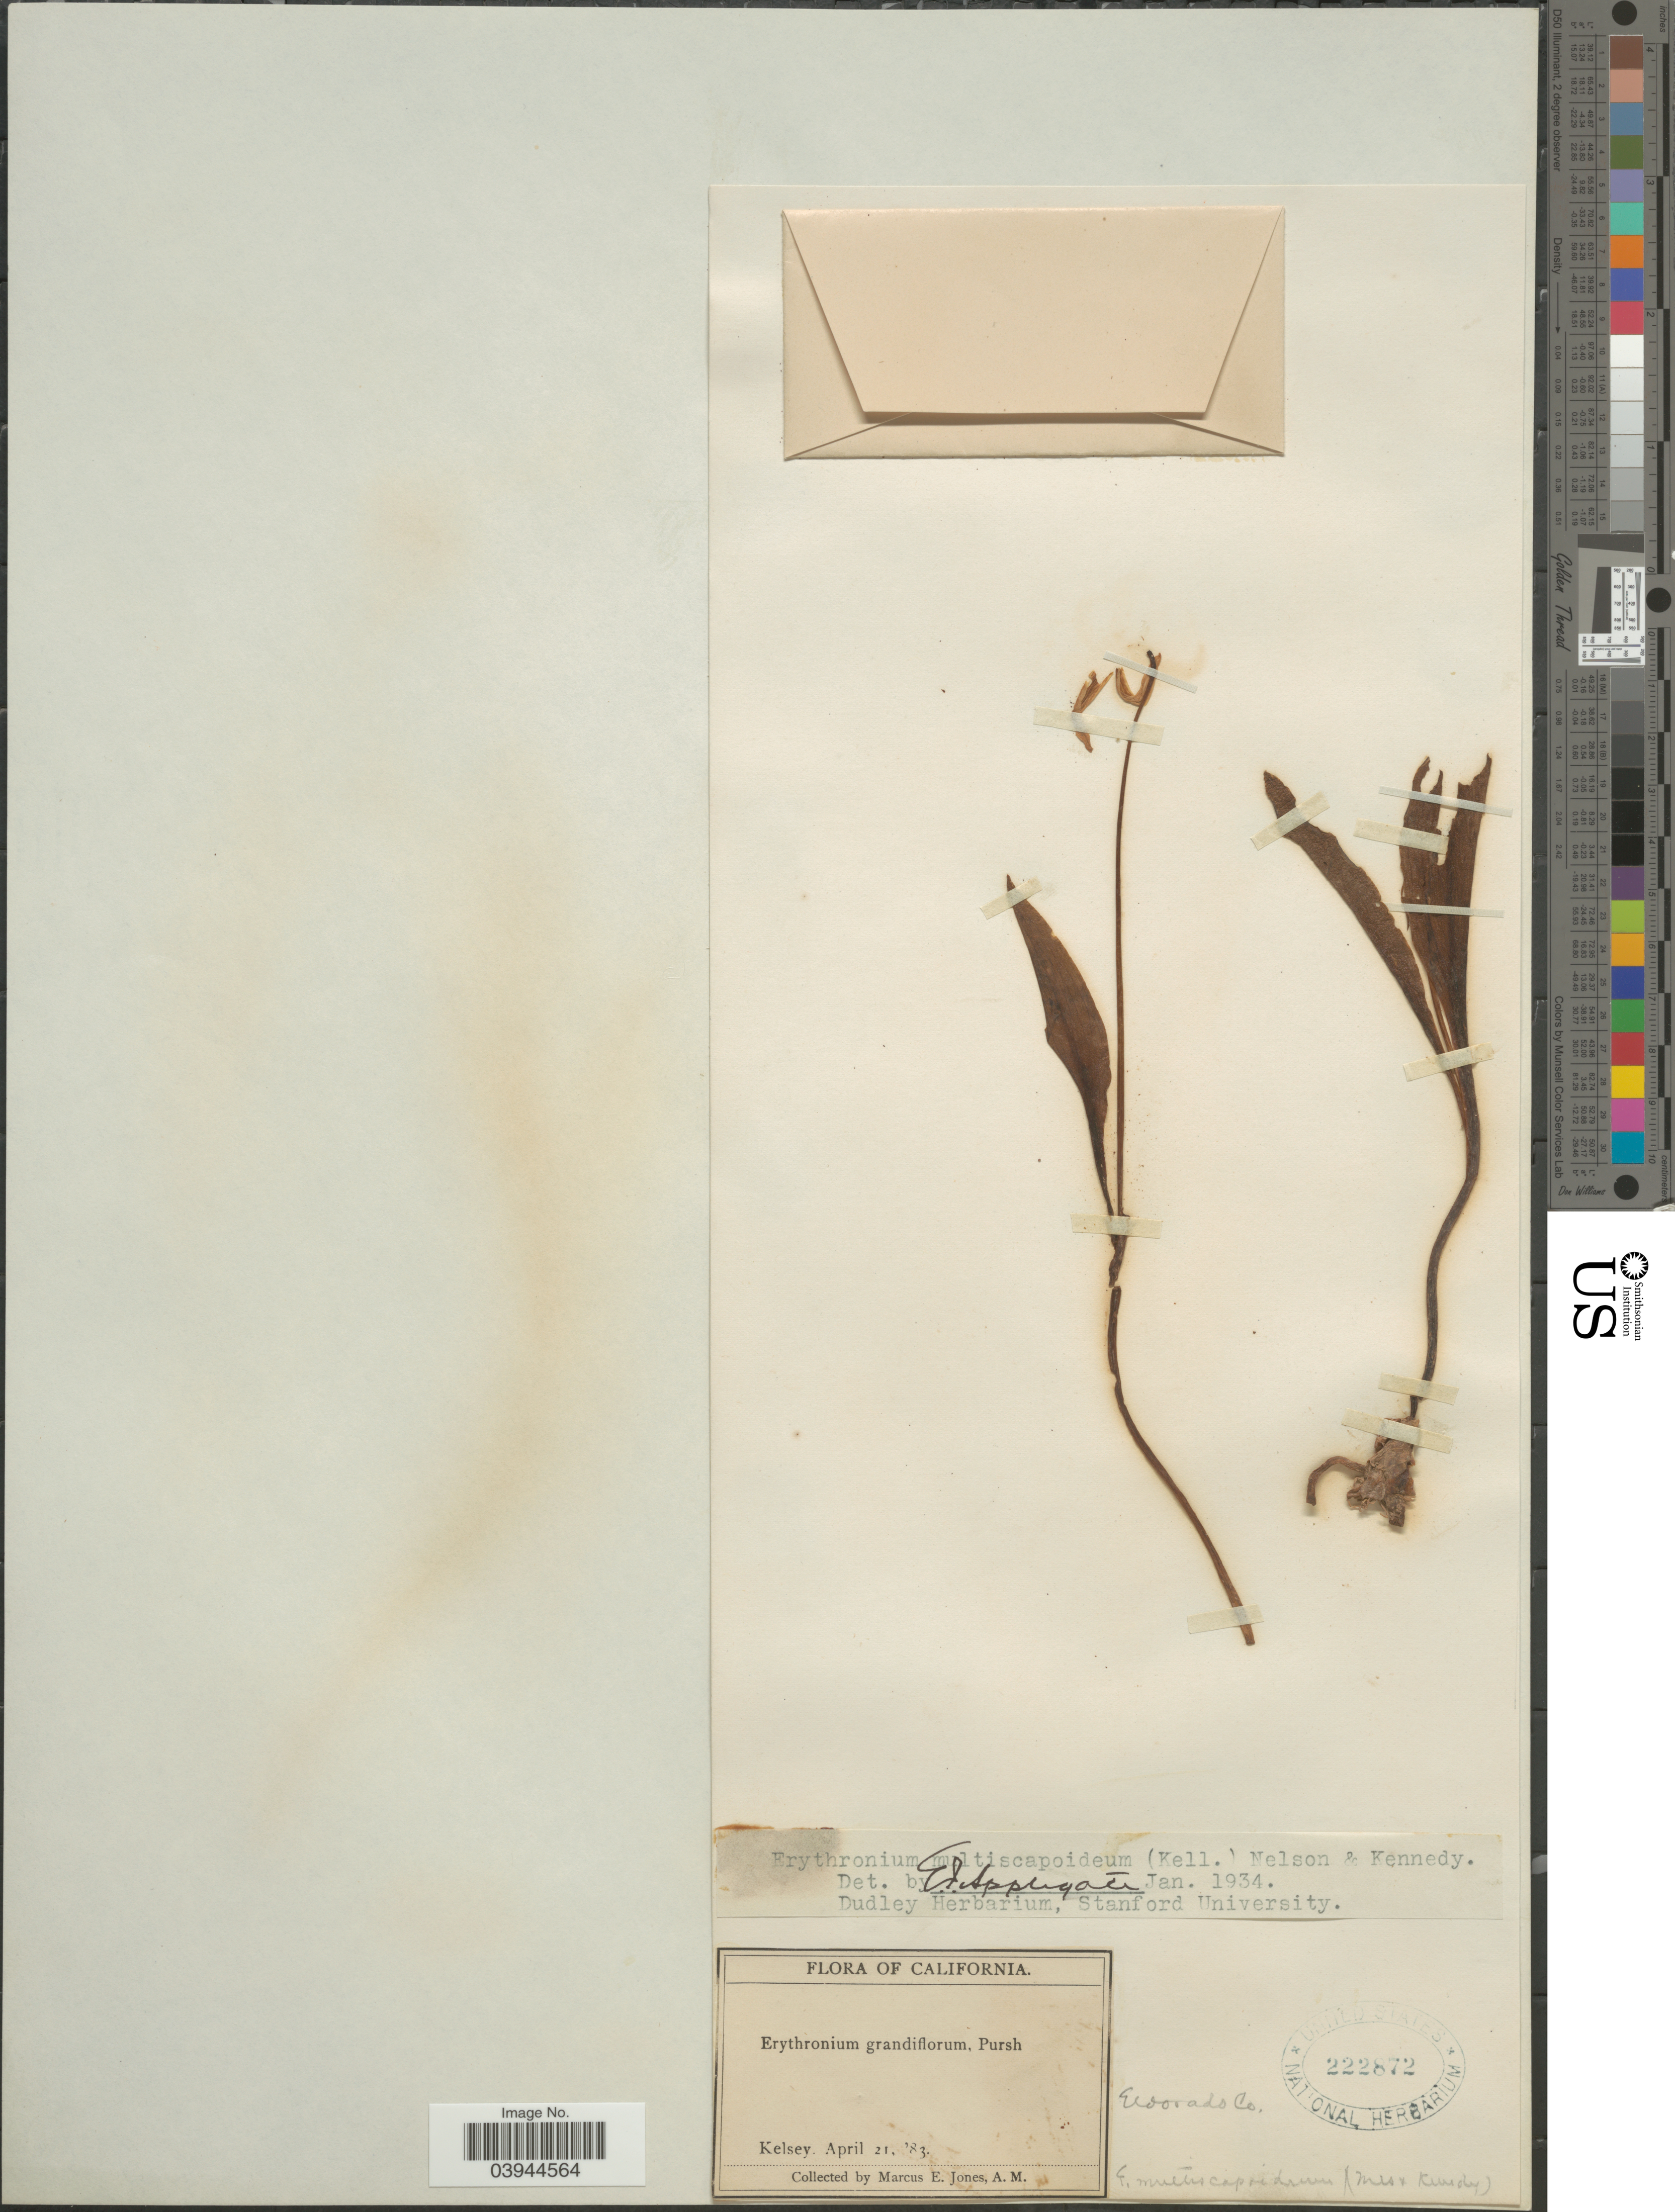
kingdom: Plantae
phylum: Tracheophyta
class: Liliopsida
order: Liliales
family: Liliaceae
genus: Erythronium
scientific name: Erythronium multiscapoideum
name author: (Kellogg) A. Nelson & P.B. Kenn.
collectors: M. E. Jones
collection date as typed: Transcribed d/m/y: 21/4/83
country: United States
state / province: California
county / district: El Dorado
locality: Kelsey. Eldorado Co.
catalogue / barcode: US 222872